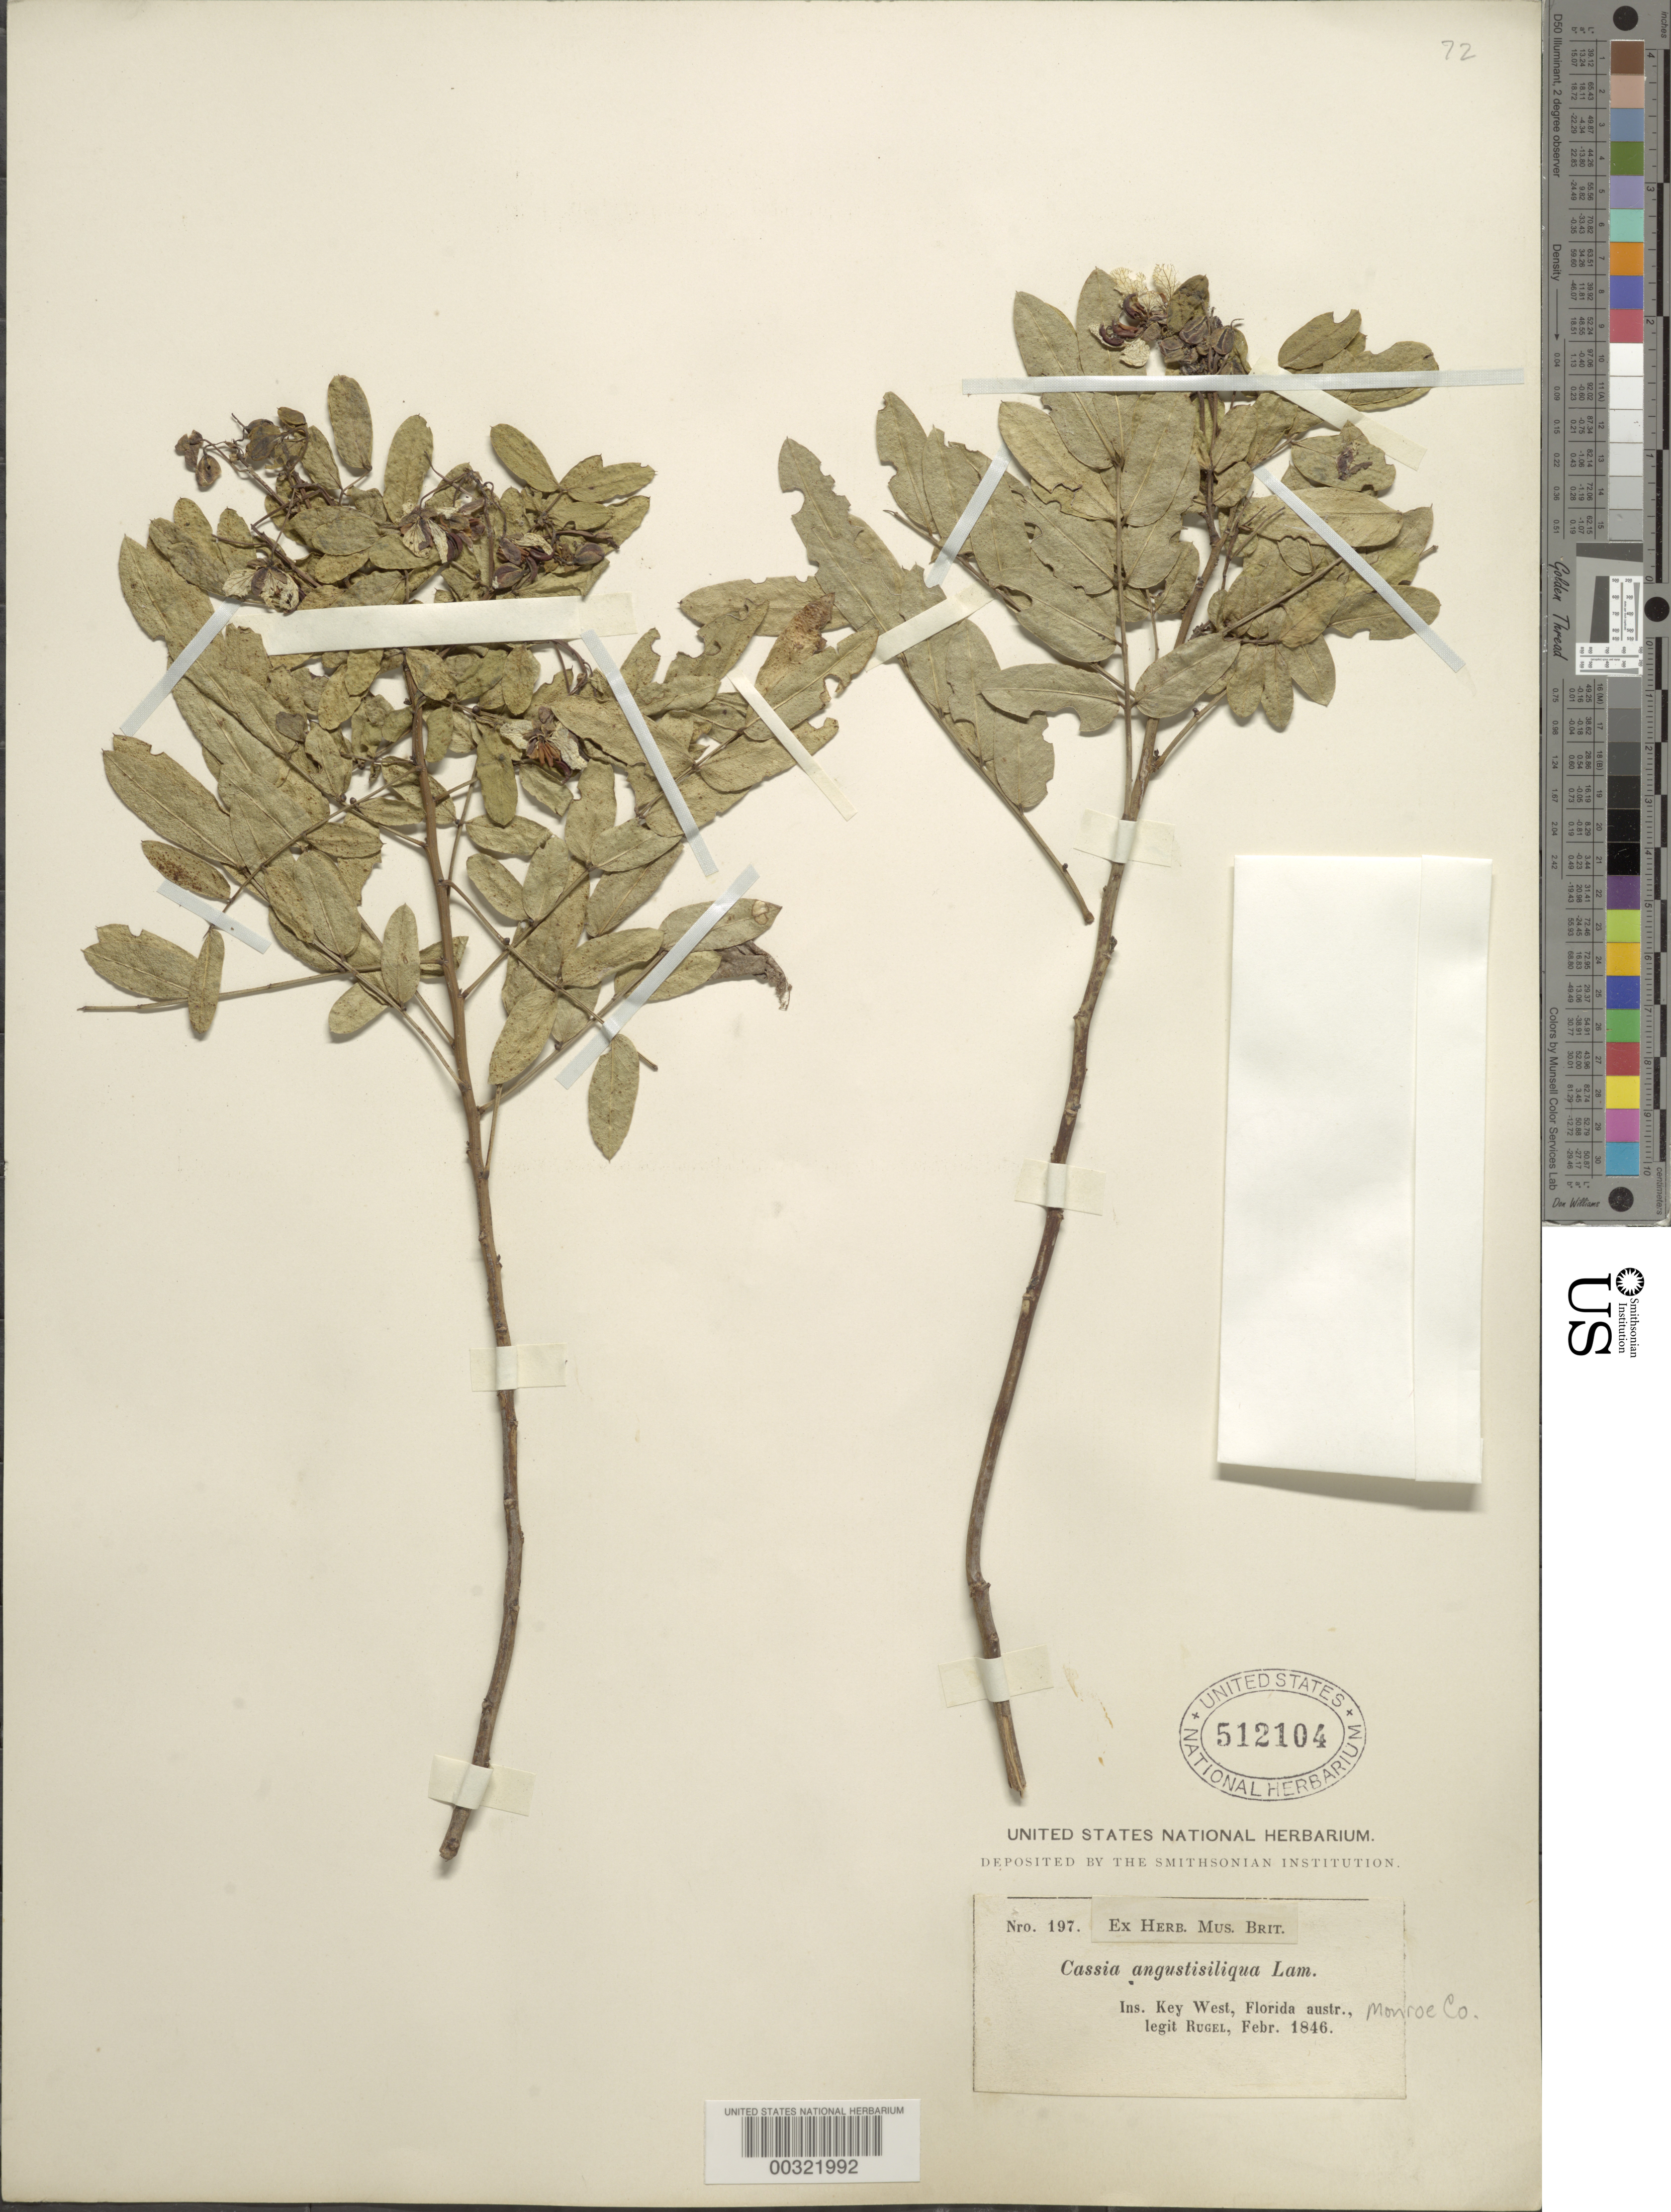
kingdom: Plantae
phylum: Tracheophyta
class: Magnoliopsida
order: Fabales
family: Fabaceae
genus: Senna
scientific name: Senna ligustrina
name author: (L.) H.S. Irwin & Barneby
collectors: F. Rugel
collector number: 197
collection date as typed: Feb 1846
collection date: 1846-02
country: United States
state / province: Florida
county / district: Monroe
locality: Key west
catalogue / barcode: US 512104